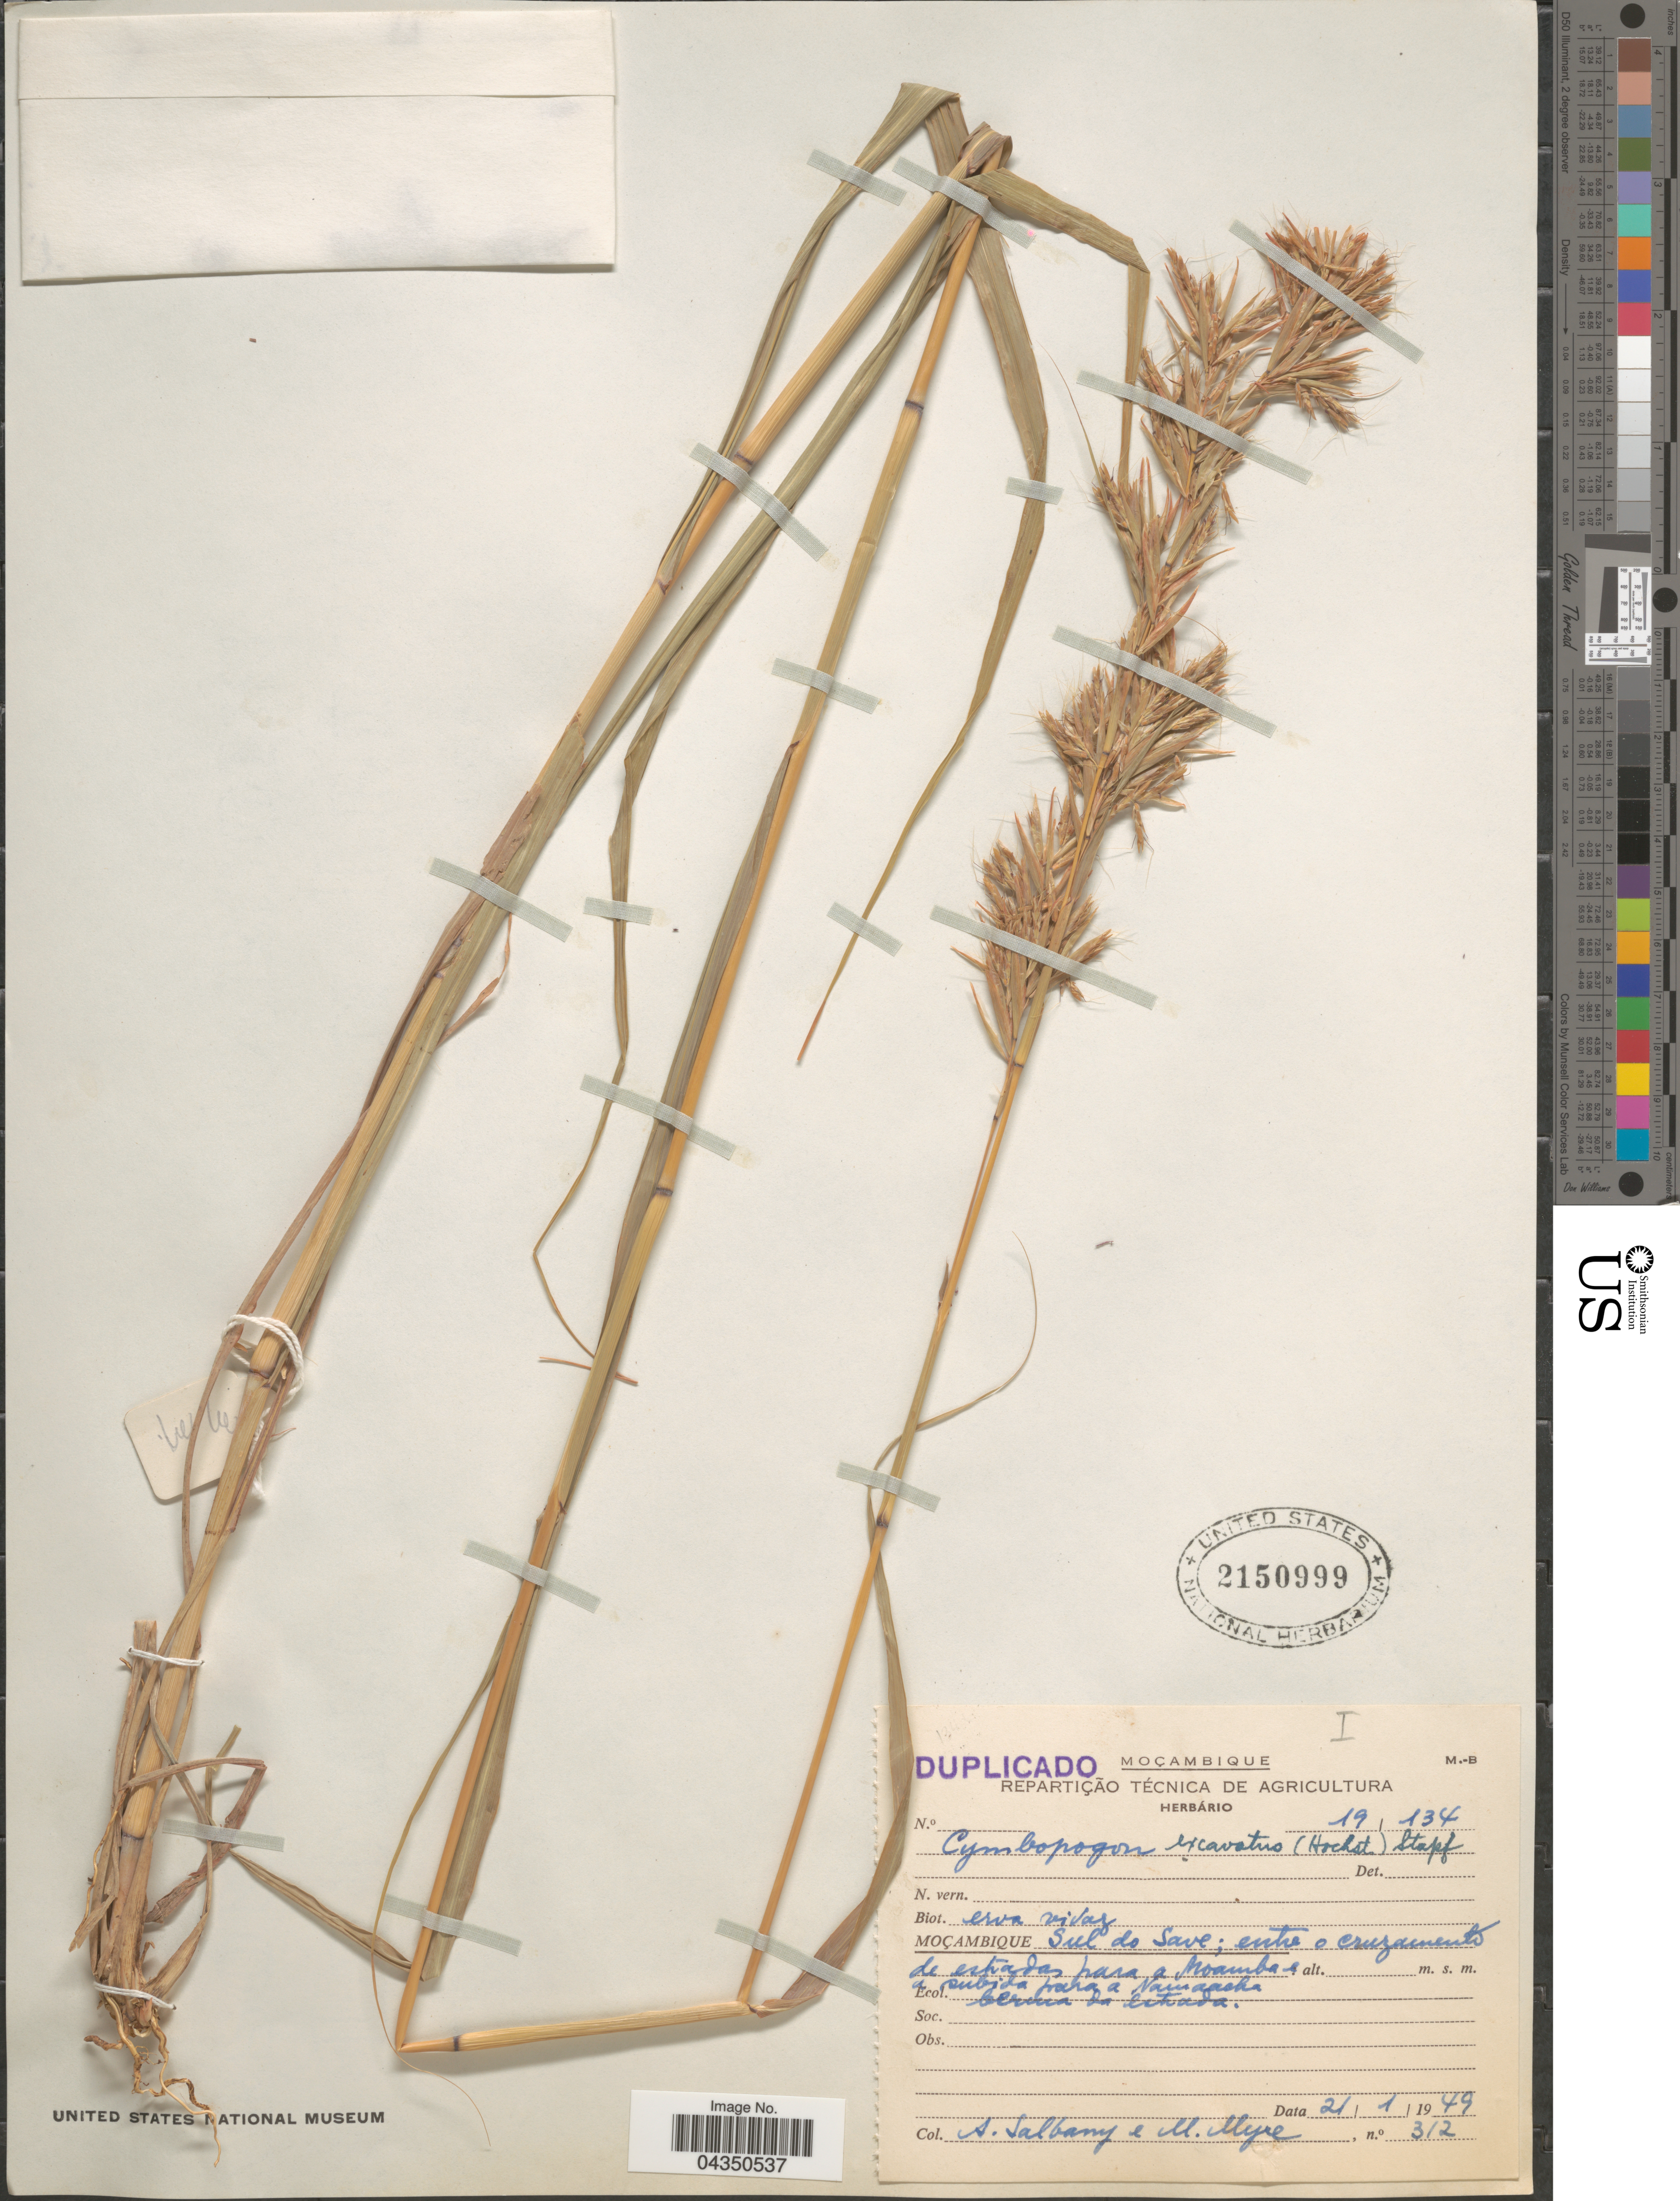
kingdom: Plantae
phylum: Tracheophyta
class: Liliopsida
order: Poales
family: Poaceae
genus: Cymbopogon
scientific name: Cymbopogon caesius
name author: (Nees ex Hook. & Arn.) Stapf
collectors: A. Salbany & Myre, M.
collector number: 312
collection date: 1949-01-21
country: Mozambique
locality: Sul do Save; entre o cruzamento de estradas para a Moamba e a subida para a Namaacha.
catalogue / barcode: US 2150999